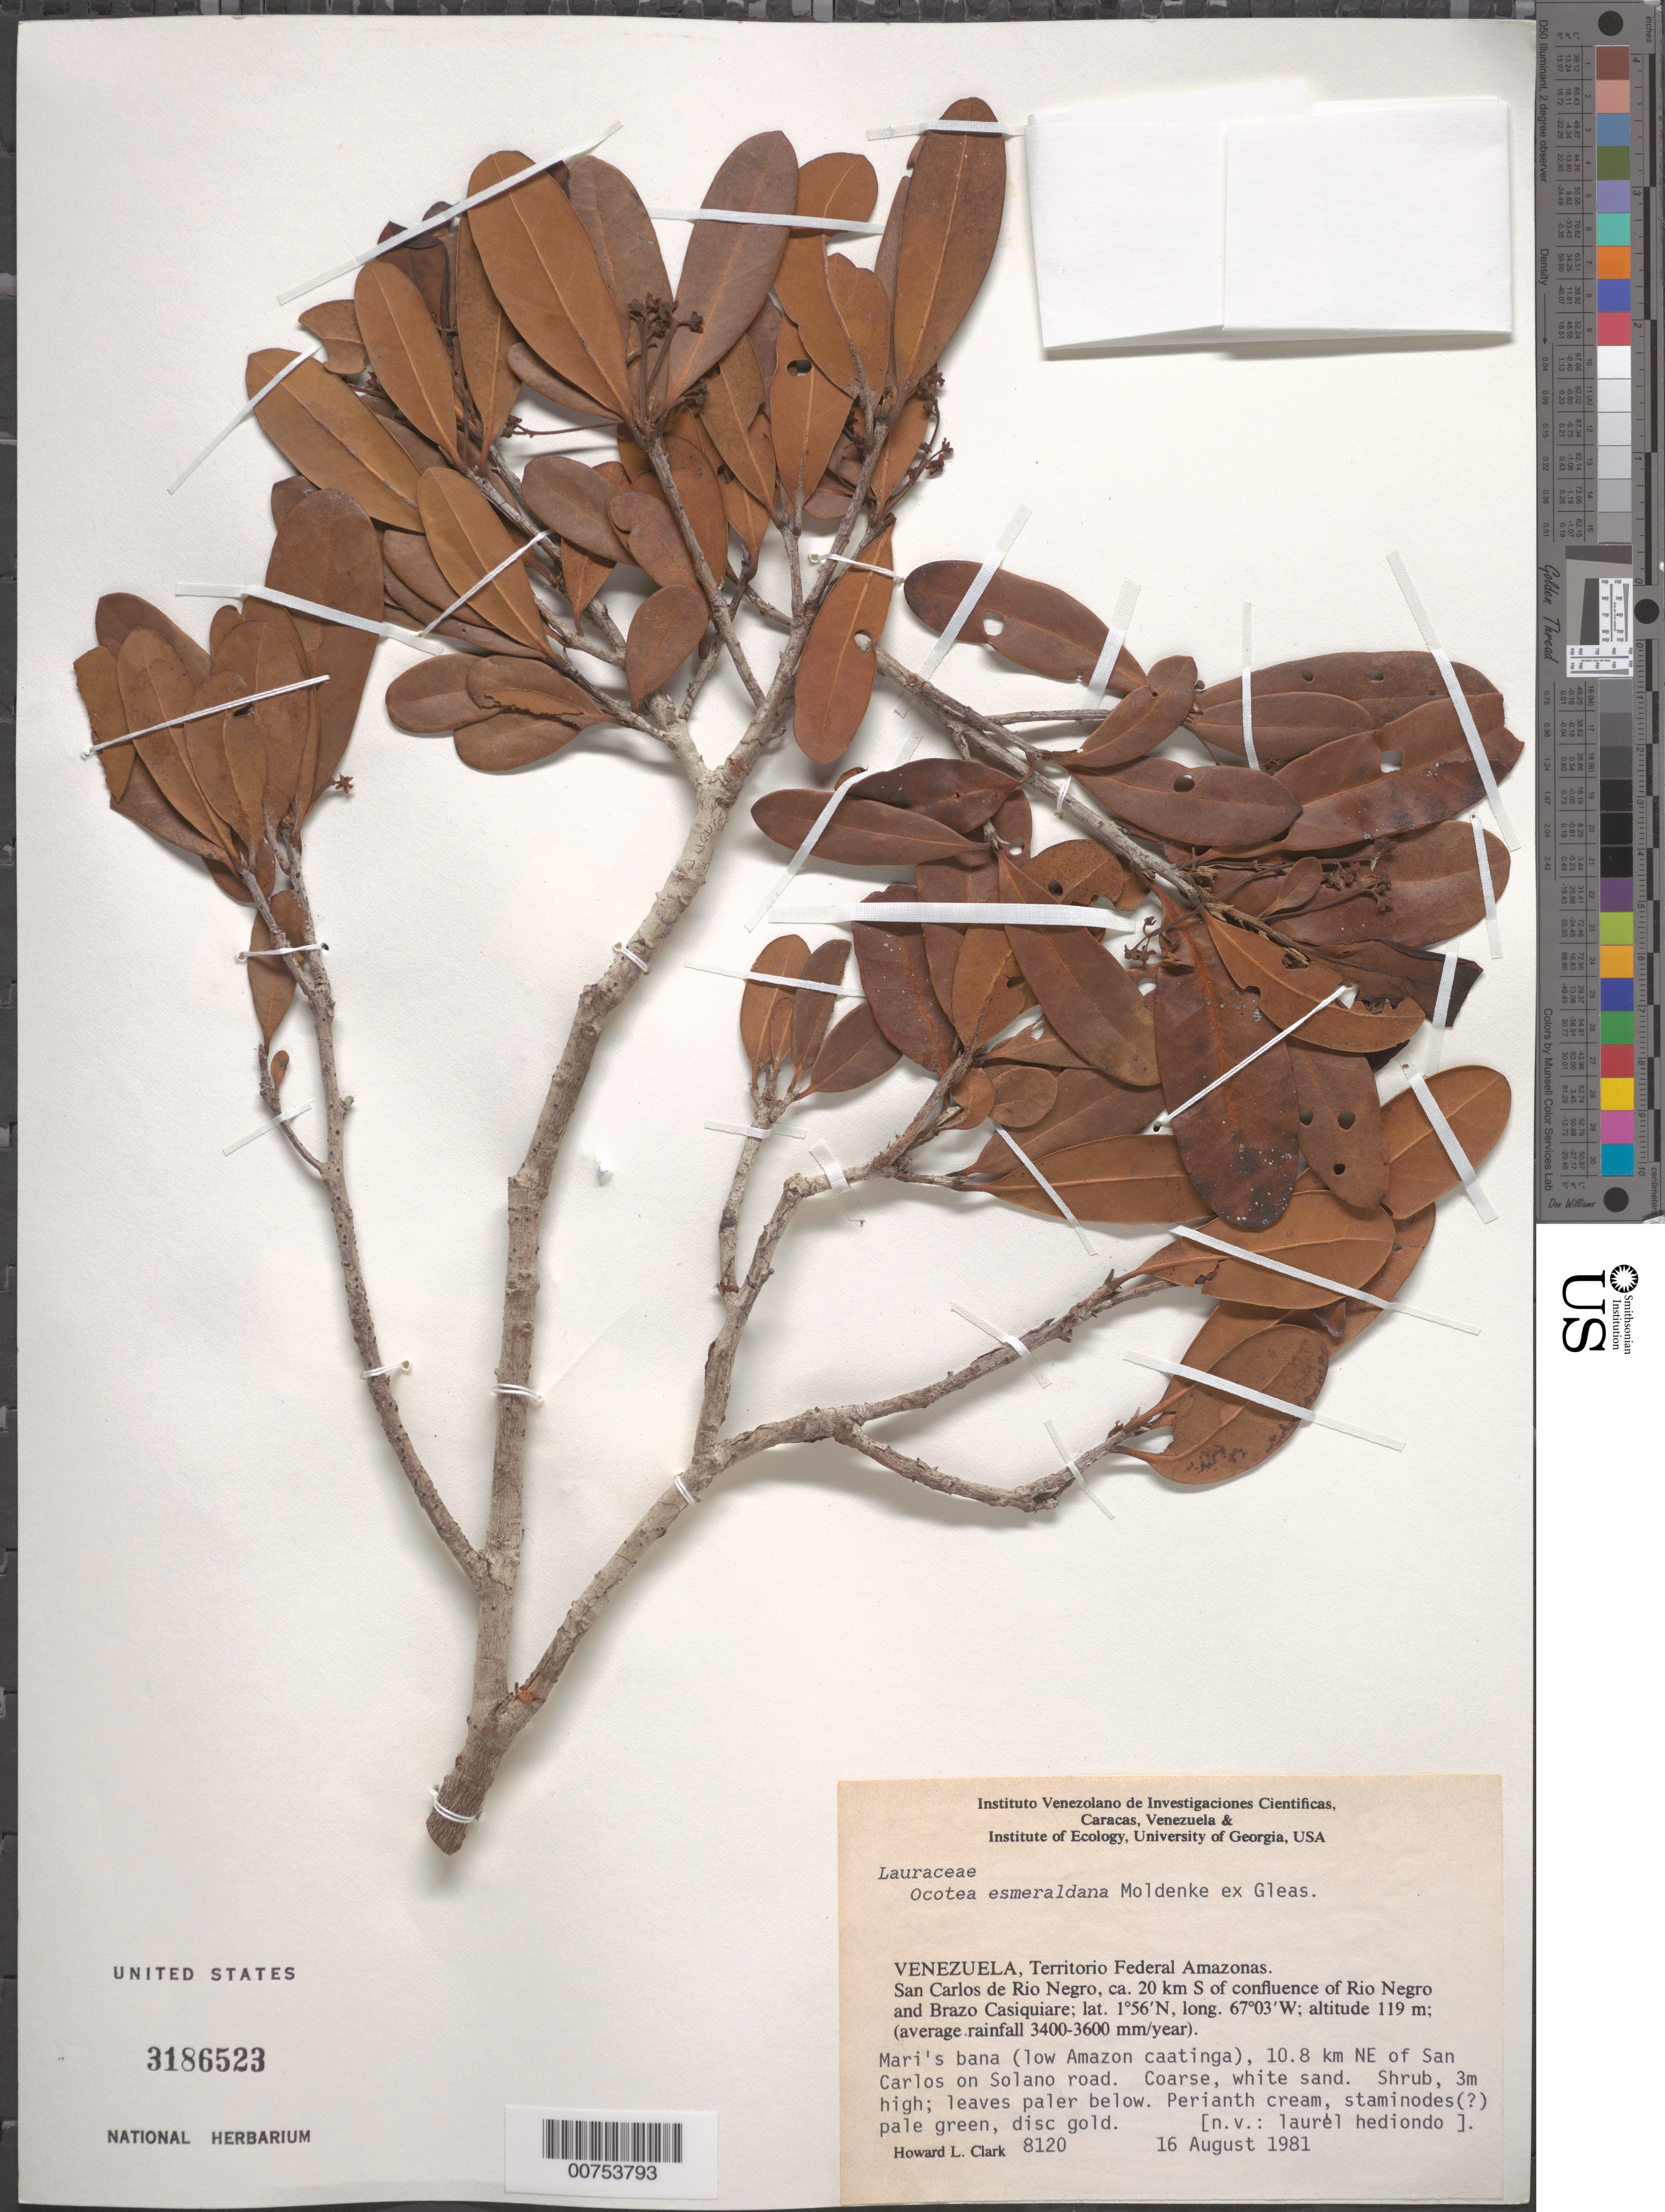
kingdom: Plantae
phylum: Tracheophyta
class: Magnoliopsida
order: Laurales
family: Lauraceae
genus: Ocotea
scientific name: Ocotea esmeraldana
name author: Moldenke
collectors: H. L. Clark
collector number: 8120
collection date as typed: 16-Aug-81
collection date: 1981-08-16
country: Venezuela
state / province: Amazonas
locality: San Carlos de Río Negro, ca. 20 km S of confluence of Río Negro and Brazo Casiquiare; Mari's bana, 10.8 km NE of San Carlos on Solano Road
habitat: Low Amazon caatinga; average rainfall 3400-3600 mm/year; coarse white sand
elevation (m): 119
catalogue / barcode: US 3186523